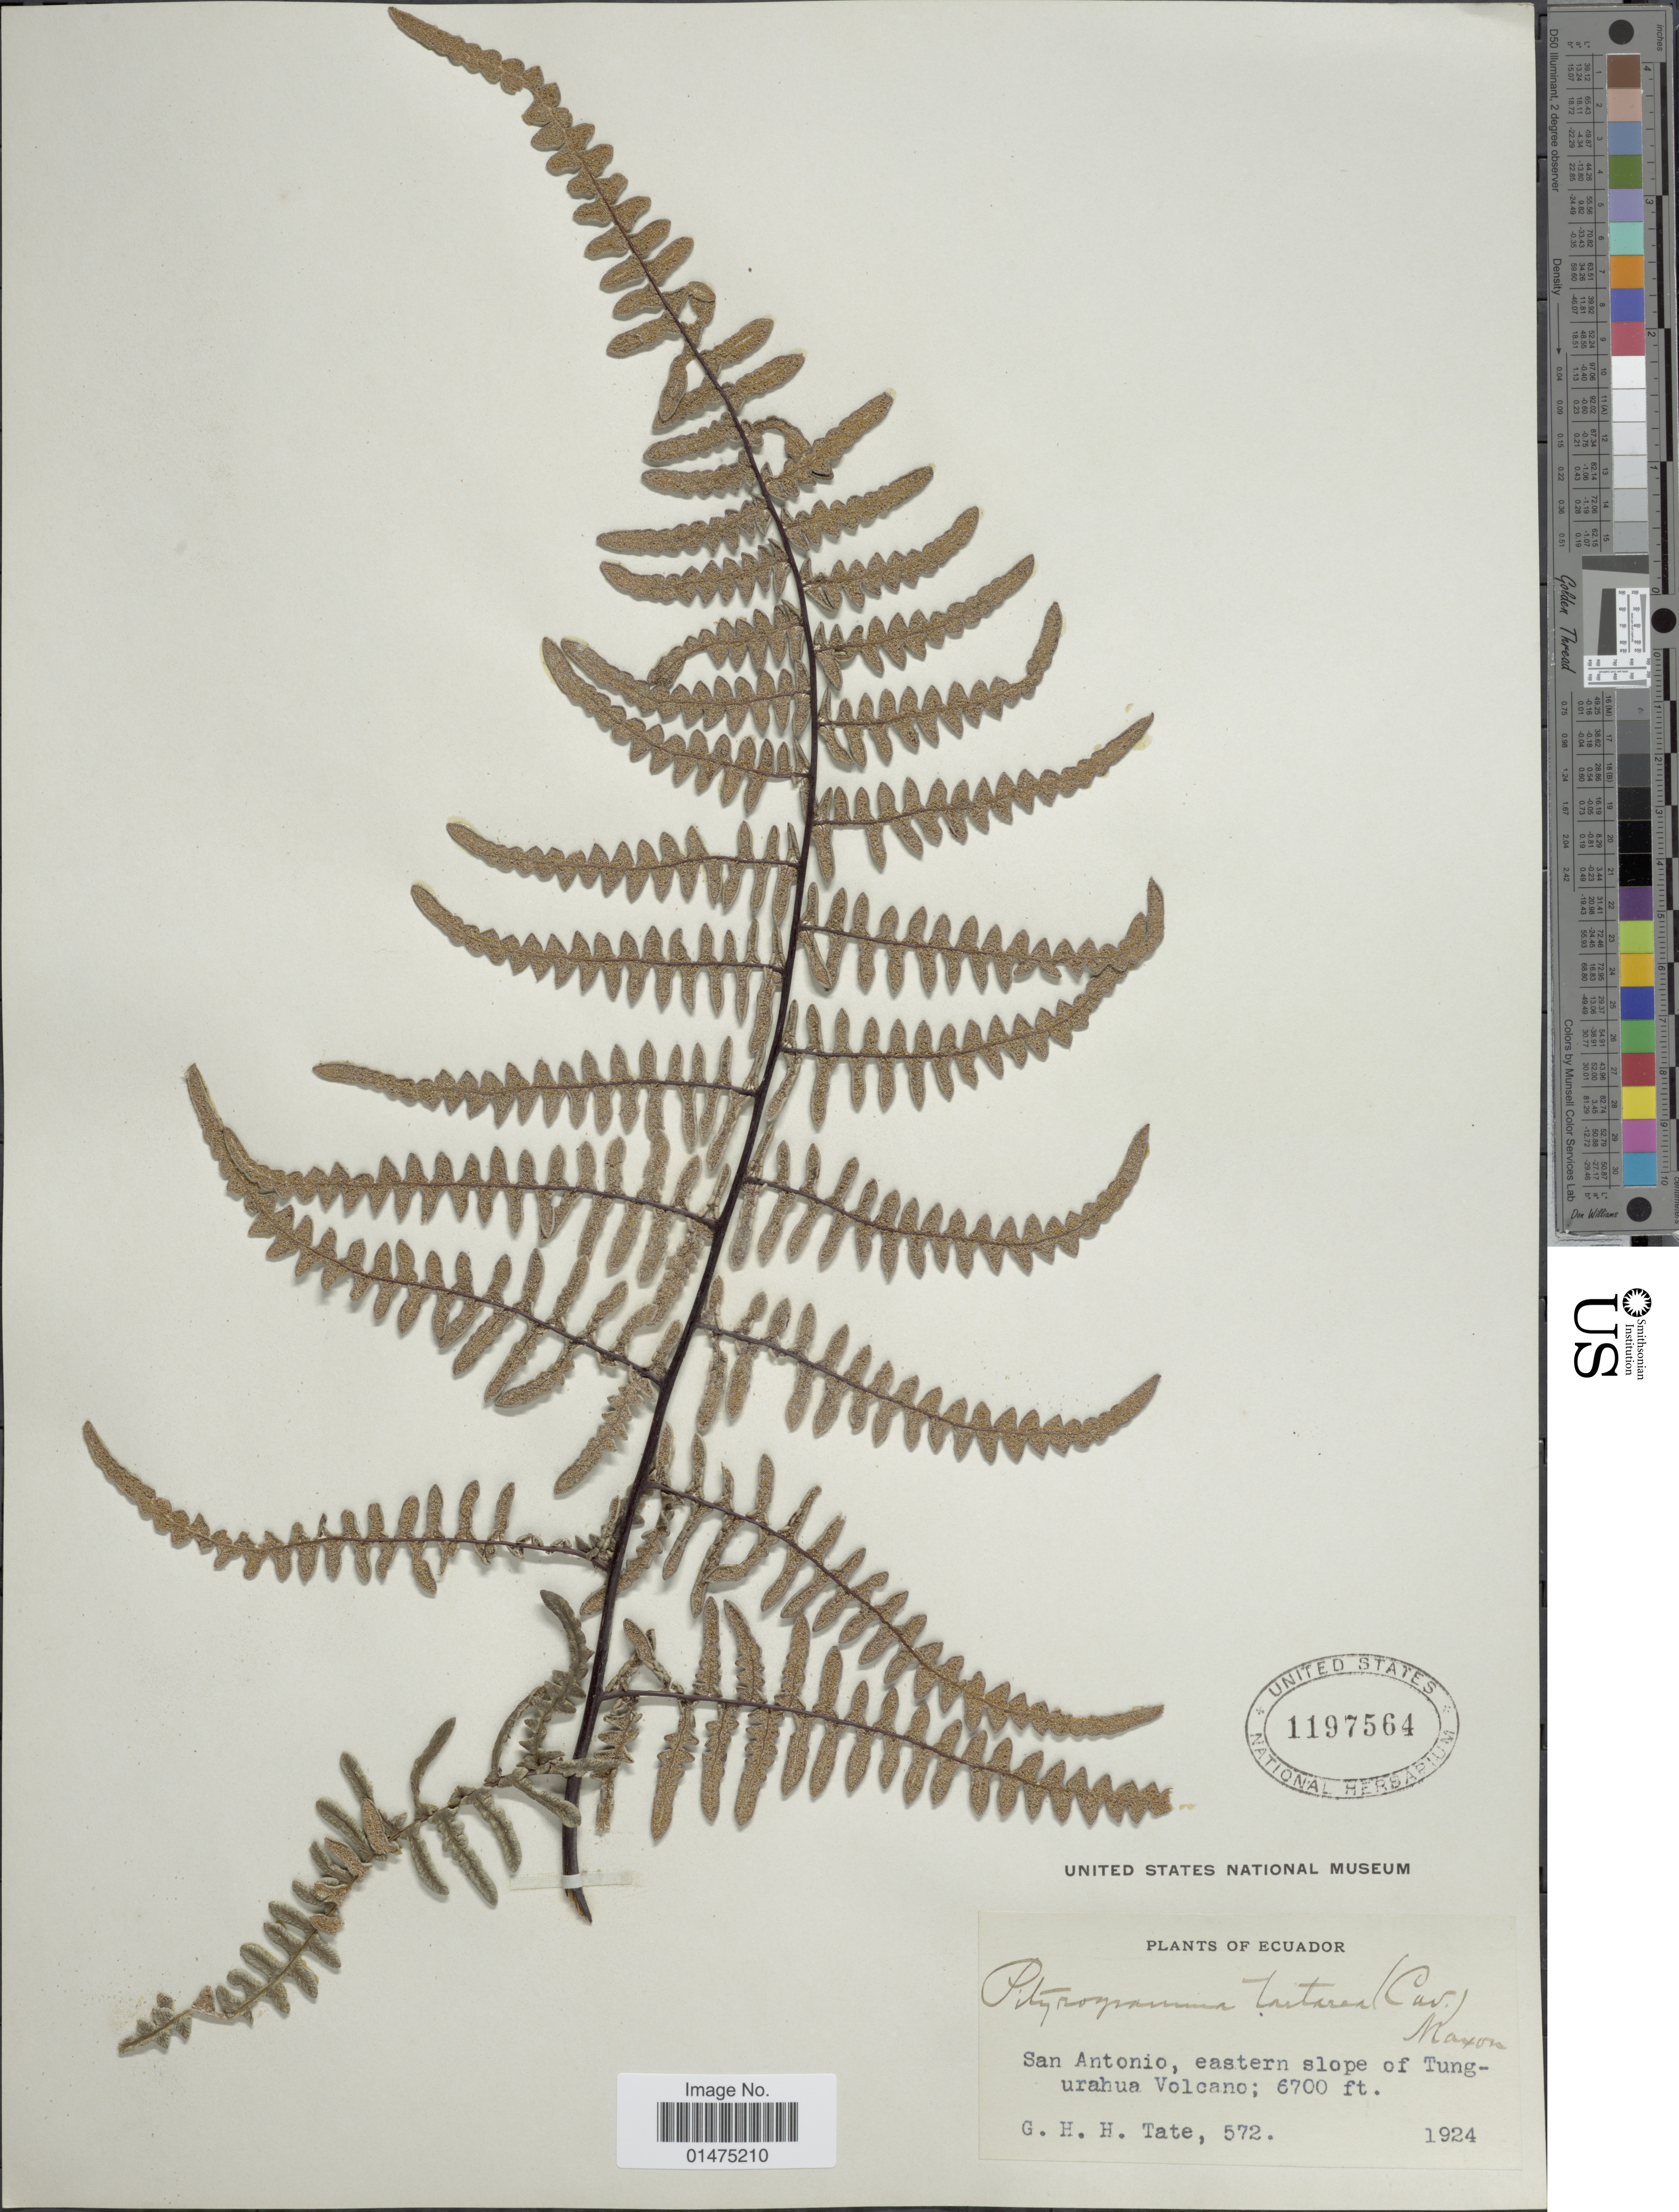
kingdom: Plantae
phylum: Tracheophyta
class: Polypodiopsida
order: Polypodiales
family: Pteridaceae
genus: Pityrogramma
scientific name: Pityrogramma tartarea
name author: (Cav.) Maxon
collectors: G. Tate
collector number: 572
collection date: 1924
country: Ecuador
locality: San Antonio, eastern slope of Tungurahua Volcano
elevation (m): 2042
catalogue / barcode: US 1197564